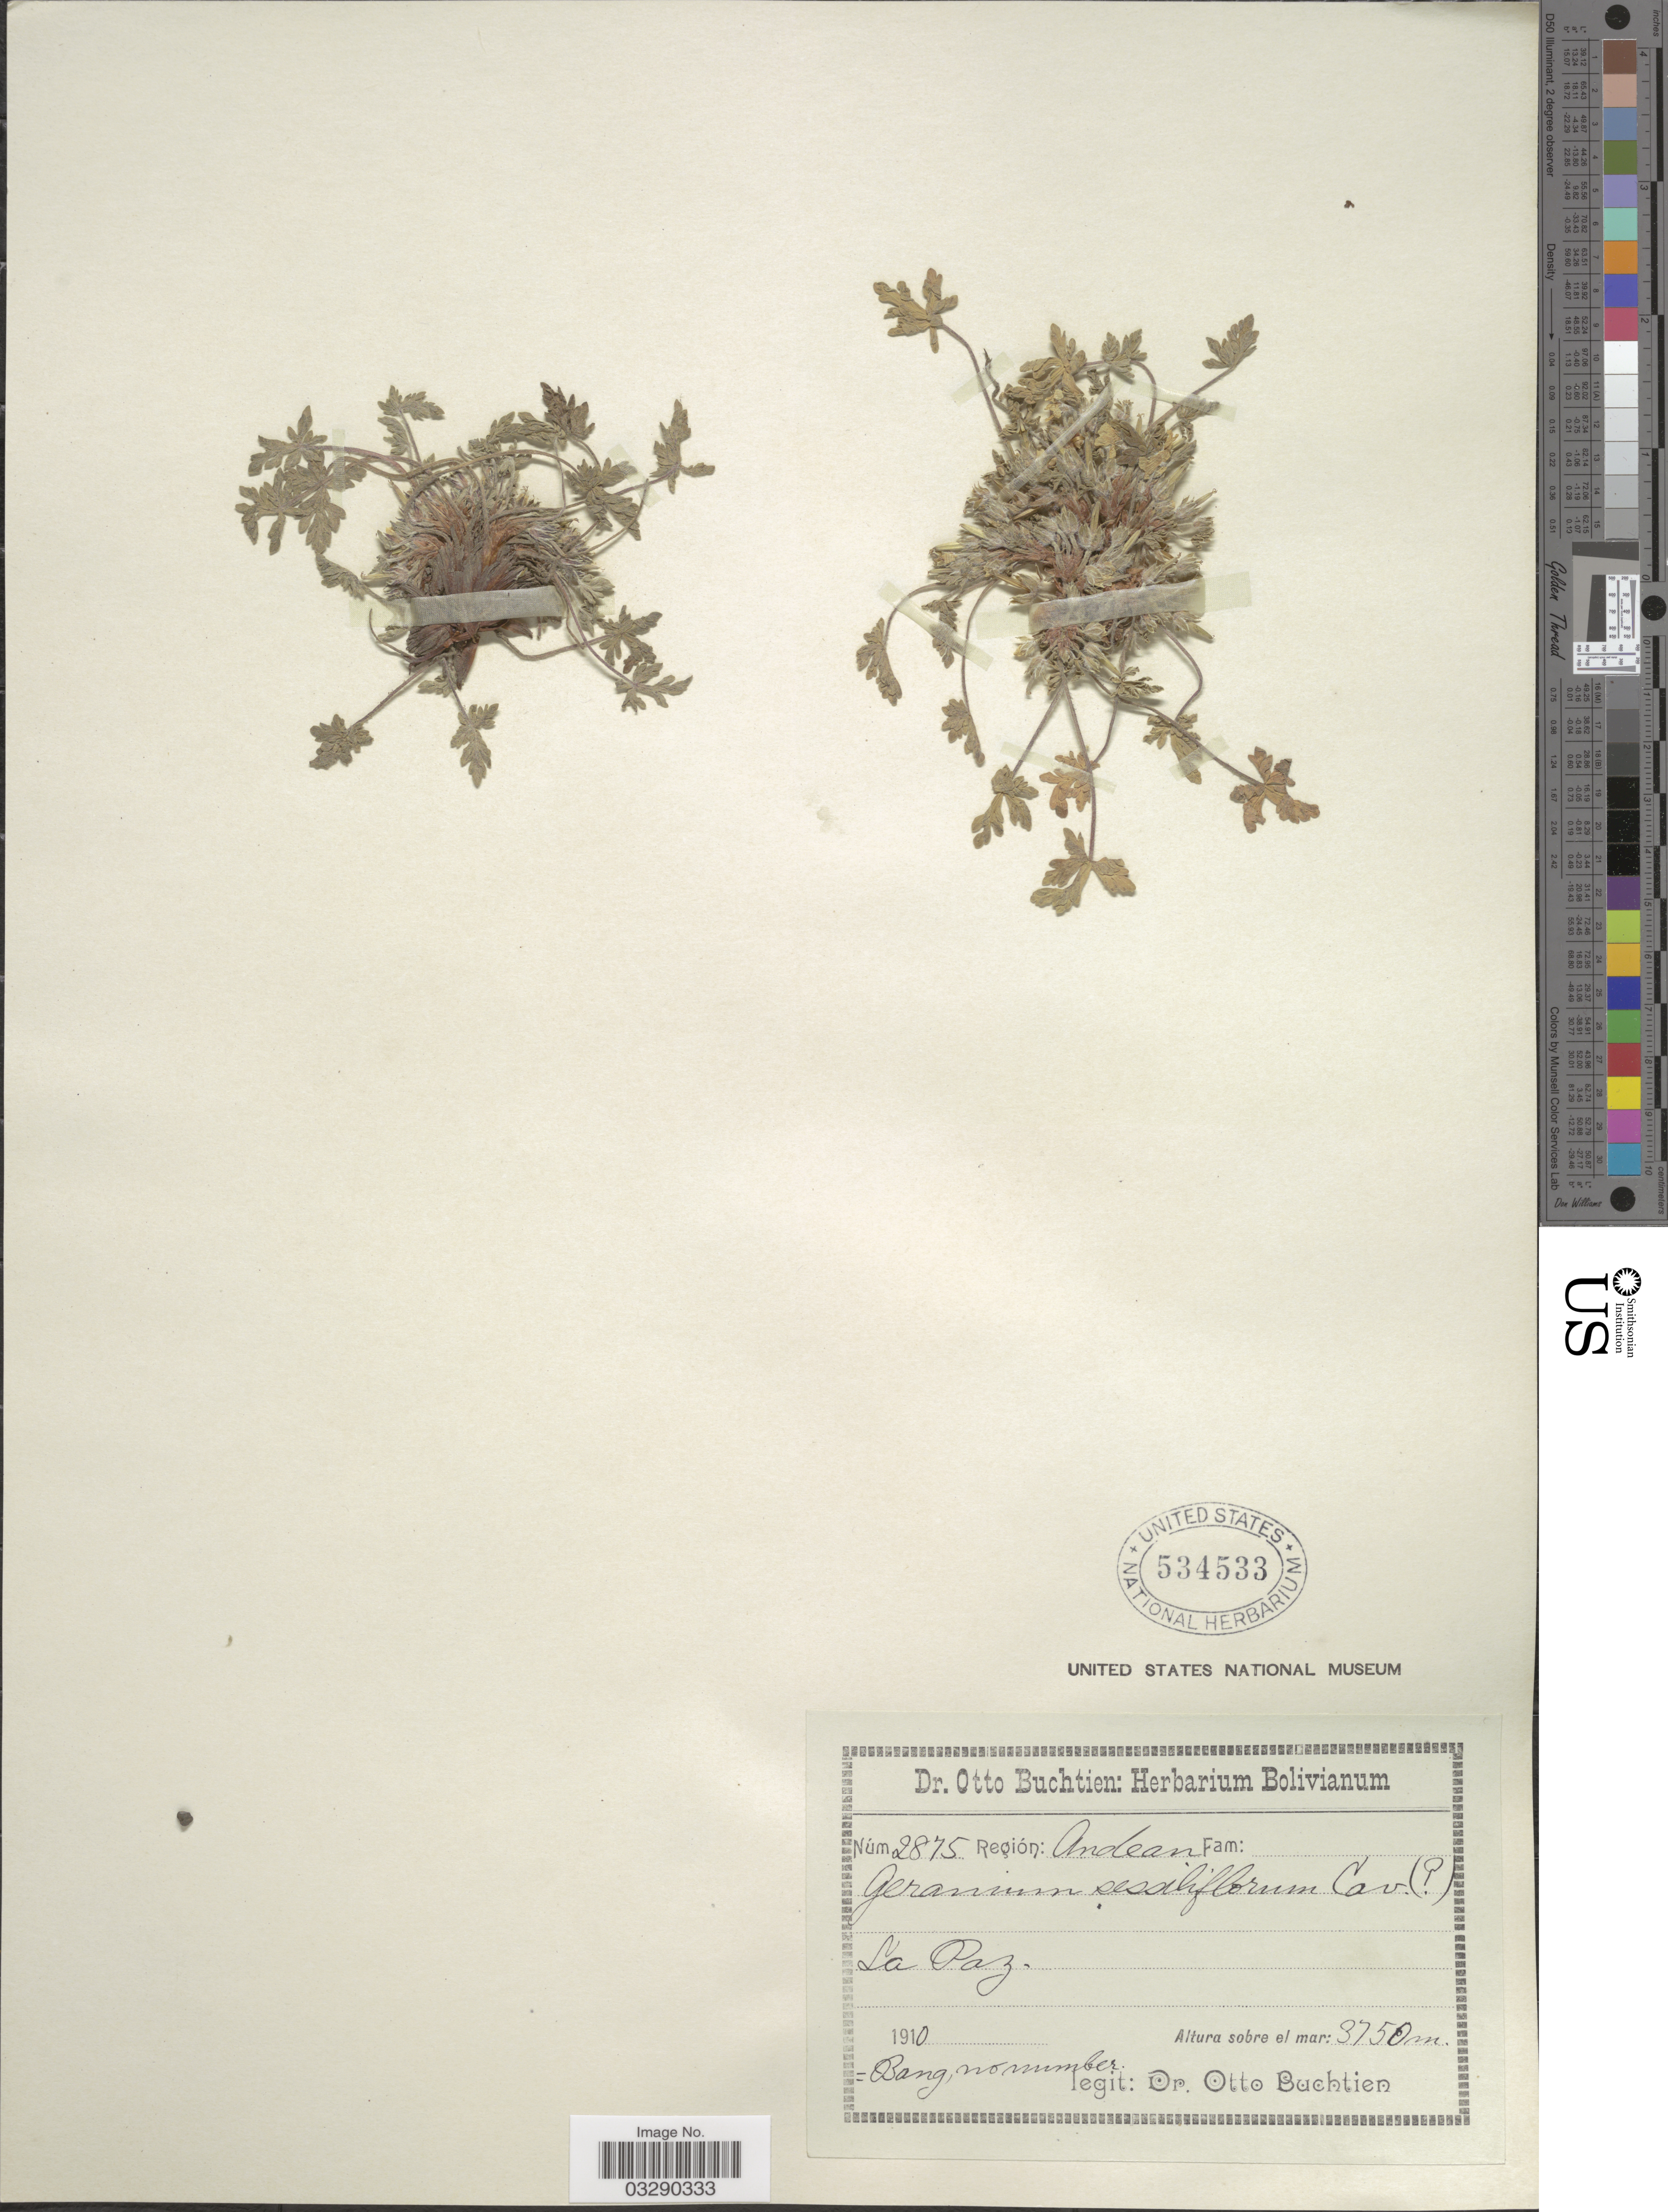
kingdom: Plantae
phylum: Tracheophyta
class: Magnoliopsida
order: Geraniales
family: Geraniaceae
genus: Geranium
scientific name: Geranium sessiliflorum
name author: Cav.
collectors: O. Buchtien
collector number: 2875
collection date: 1910-11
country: Bolivia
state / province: La Paz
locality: Región: Andean. Bang.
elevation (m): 3750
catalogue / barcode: US 534533